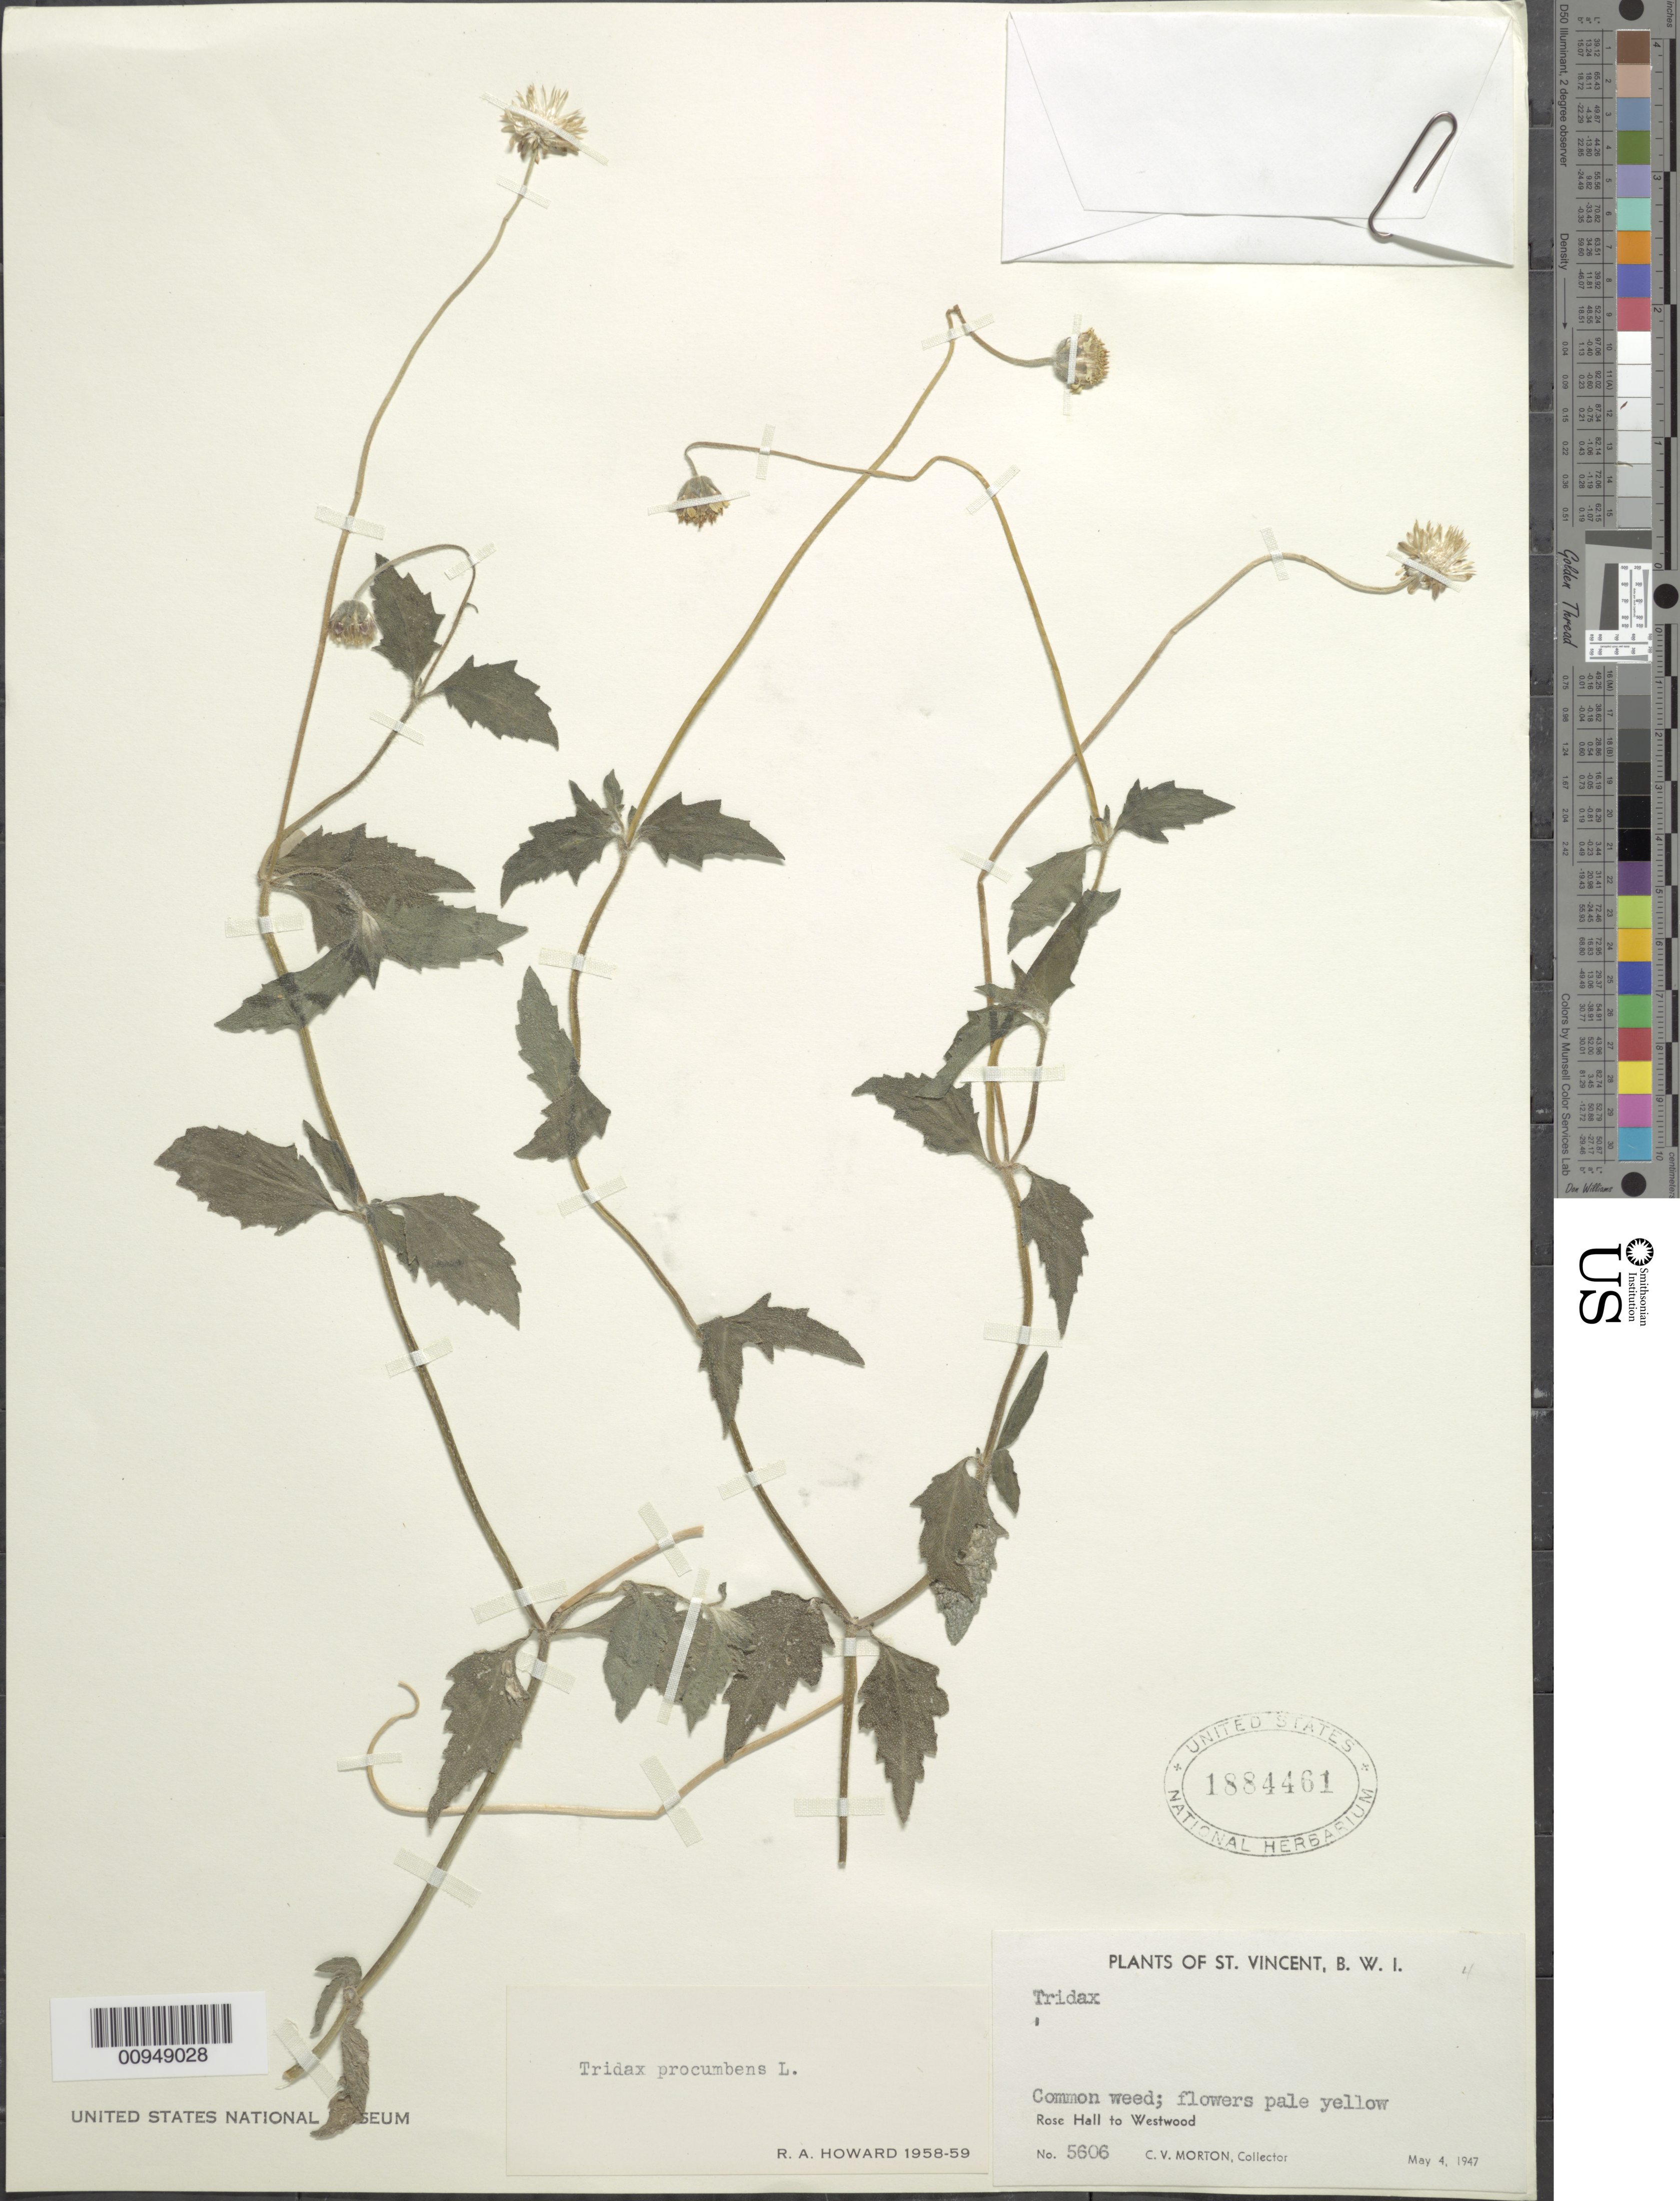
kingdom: Plantae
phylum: Tracheophyta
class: Magnoliopsida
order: Asterales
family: Asteraceae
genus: Tridax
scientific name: Tridax procumbens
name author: L.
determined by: Howard, R. A.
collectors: C. V. Morton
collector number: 5606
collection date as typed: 04 May 1947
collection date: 1947-05-04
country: St. Vincent - Grenadines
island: St. Vincent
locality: Rose Hall to Westwood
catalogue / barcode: US 1884461